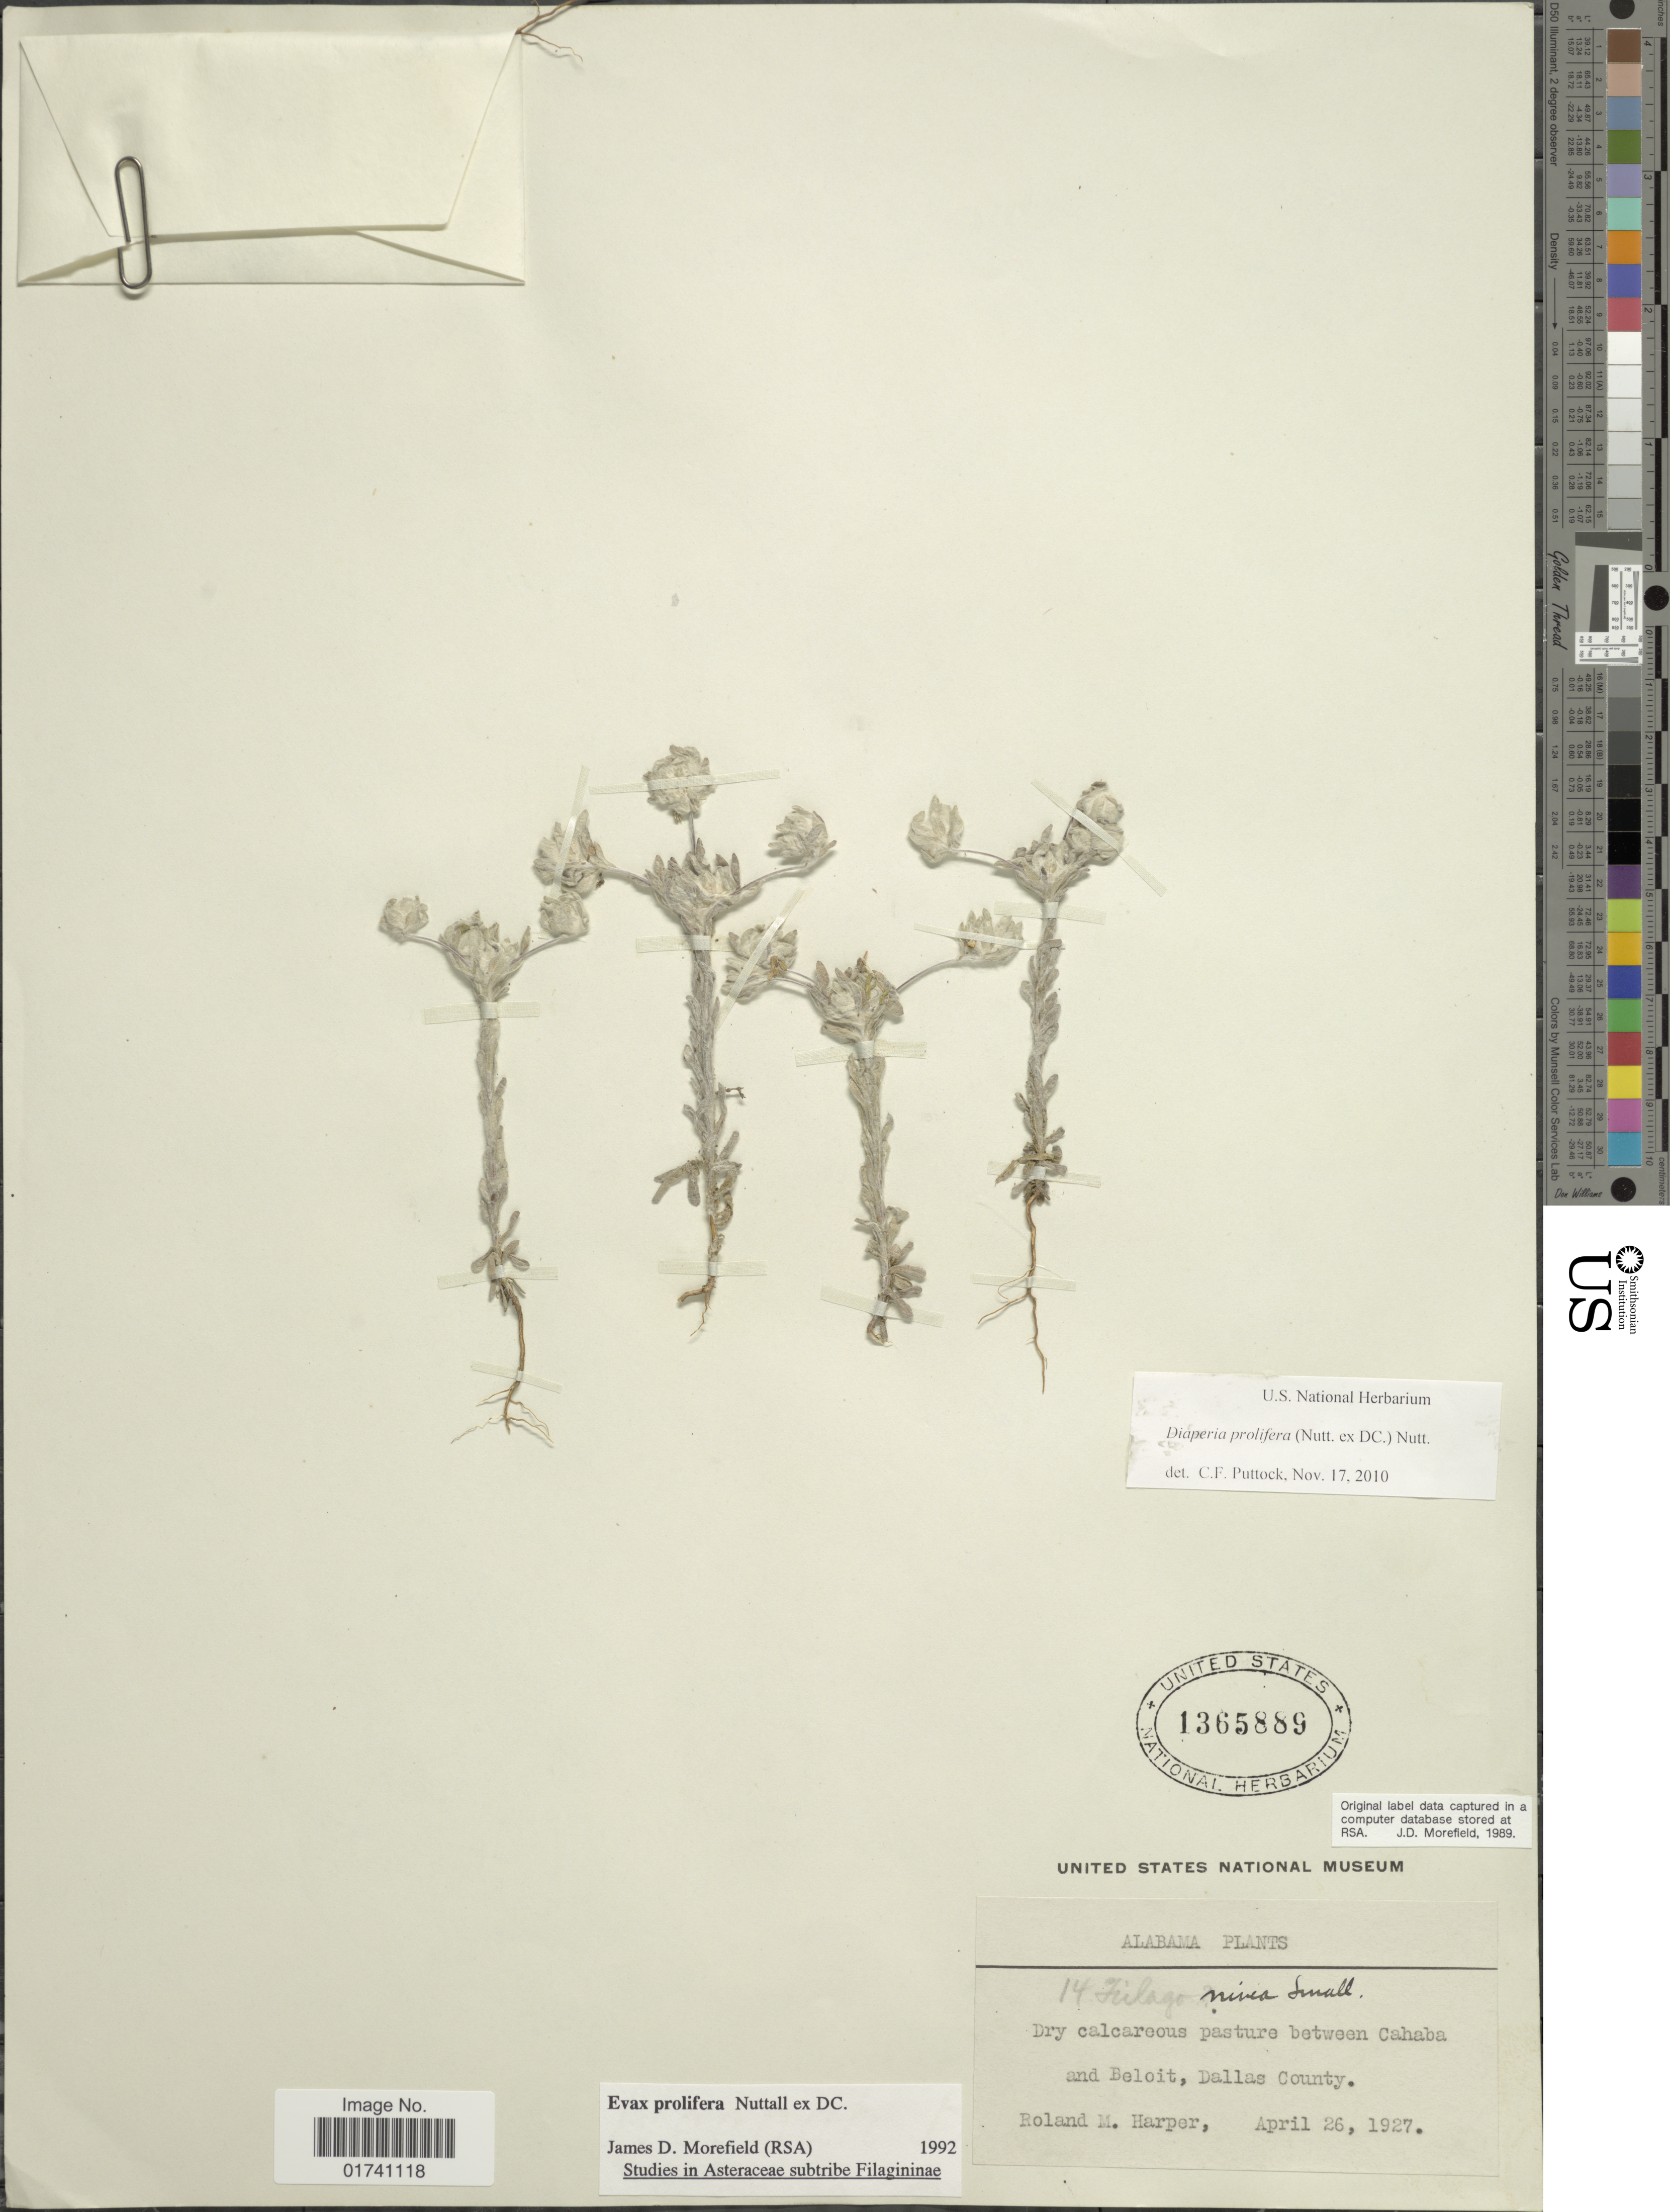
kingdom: Plantae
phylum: Tracheophyta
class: Magnoliopsida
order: Asterales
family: Asteraceae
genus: Diaperia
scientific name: Diaperia prolifera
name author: (Nutt. ex DC.) Morefield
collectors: R. M. Harper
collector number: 14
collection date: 1927-04-26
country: United States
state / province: Alabama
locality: Between Cahaba and Beloit, Dallas County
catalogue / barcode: US 1365889